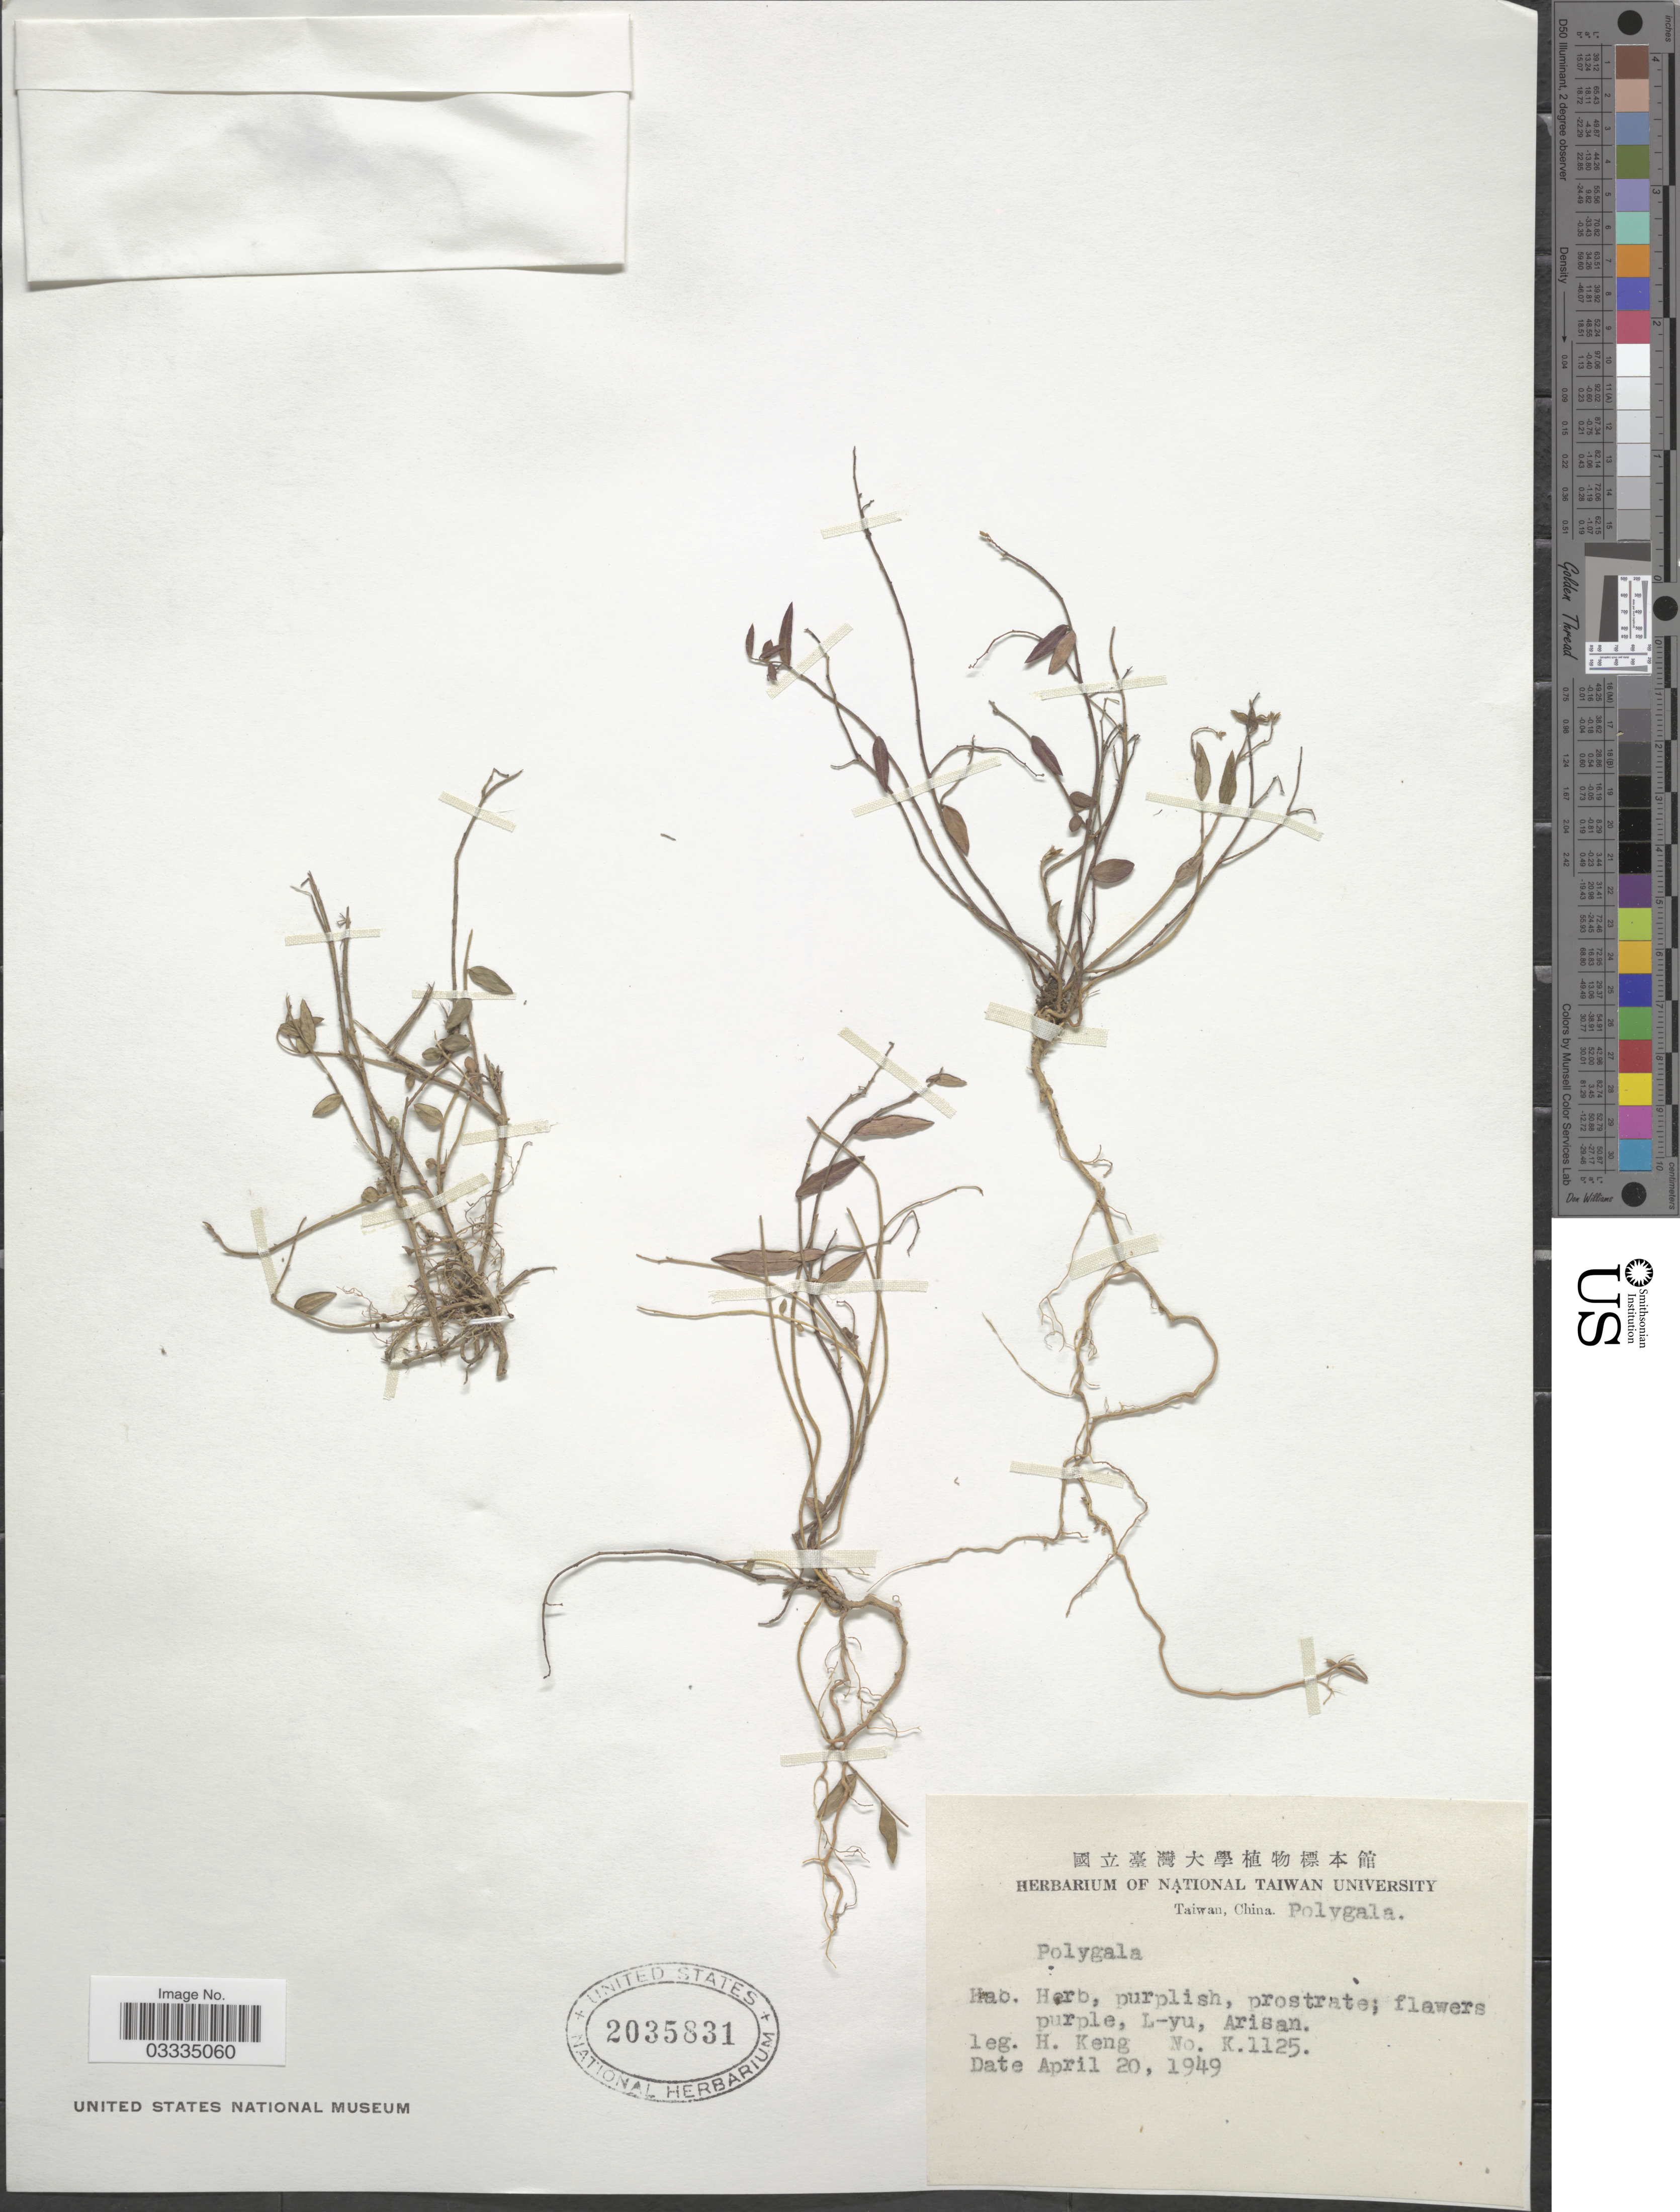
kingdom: Plantae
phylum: Tracheophyta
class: Magnoliopsida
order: Fabales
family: Polygalaceae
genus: Polygala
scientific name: Polygala japonica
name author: Houtt.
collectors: H. Keng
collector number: K.1125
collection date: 1949-04-20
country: Taiwan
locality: L-yu, Arisan.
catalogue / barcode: US 2035831